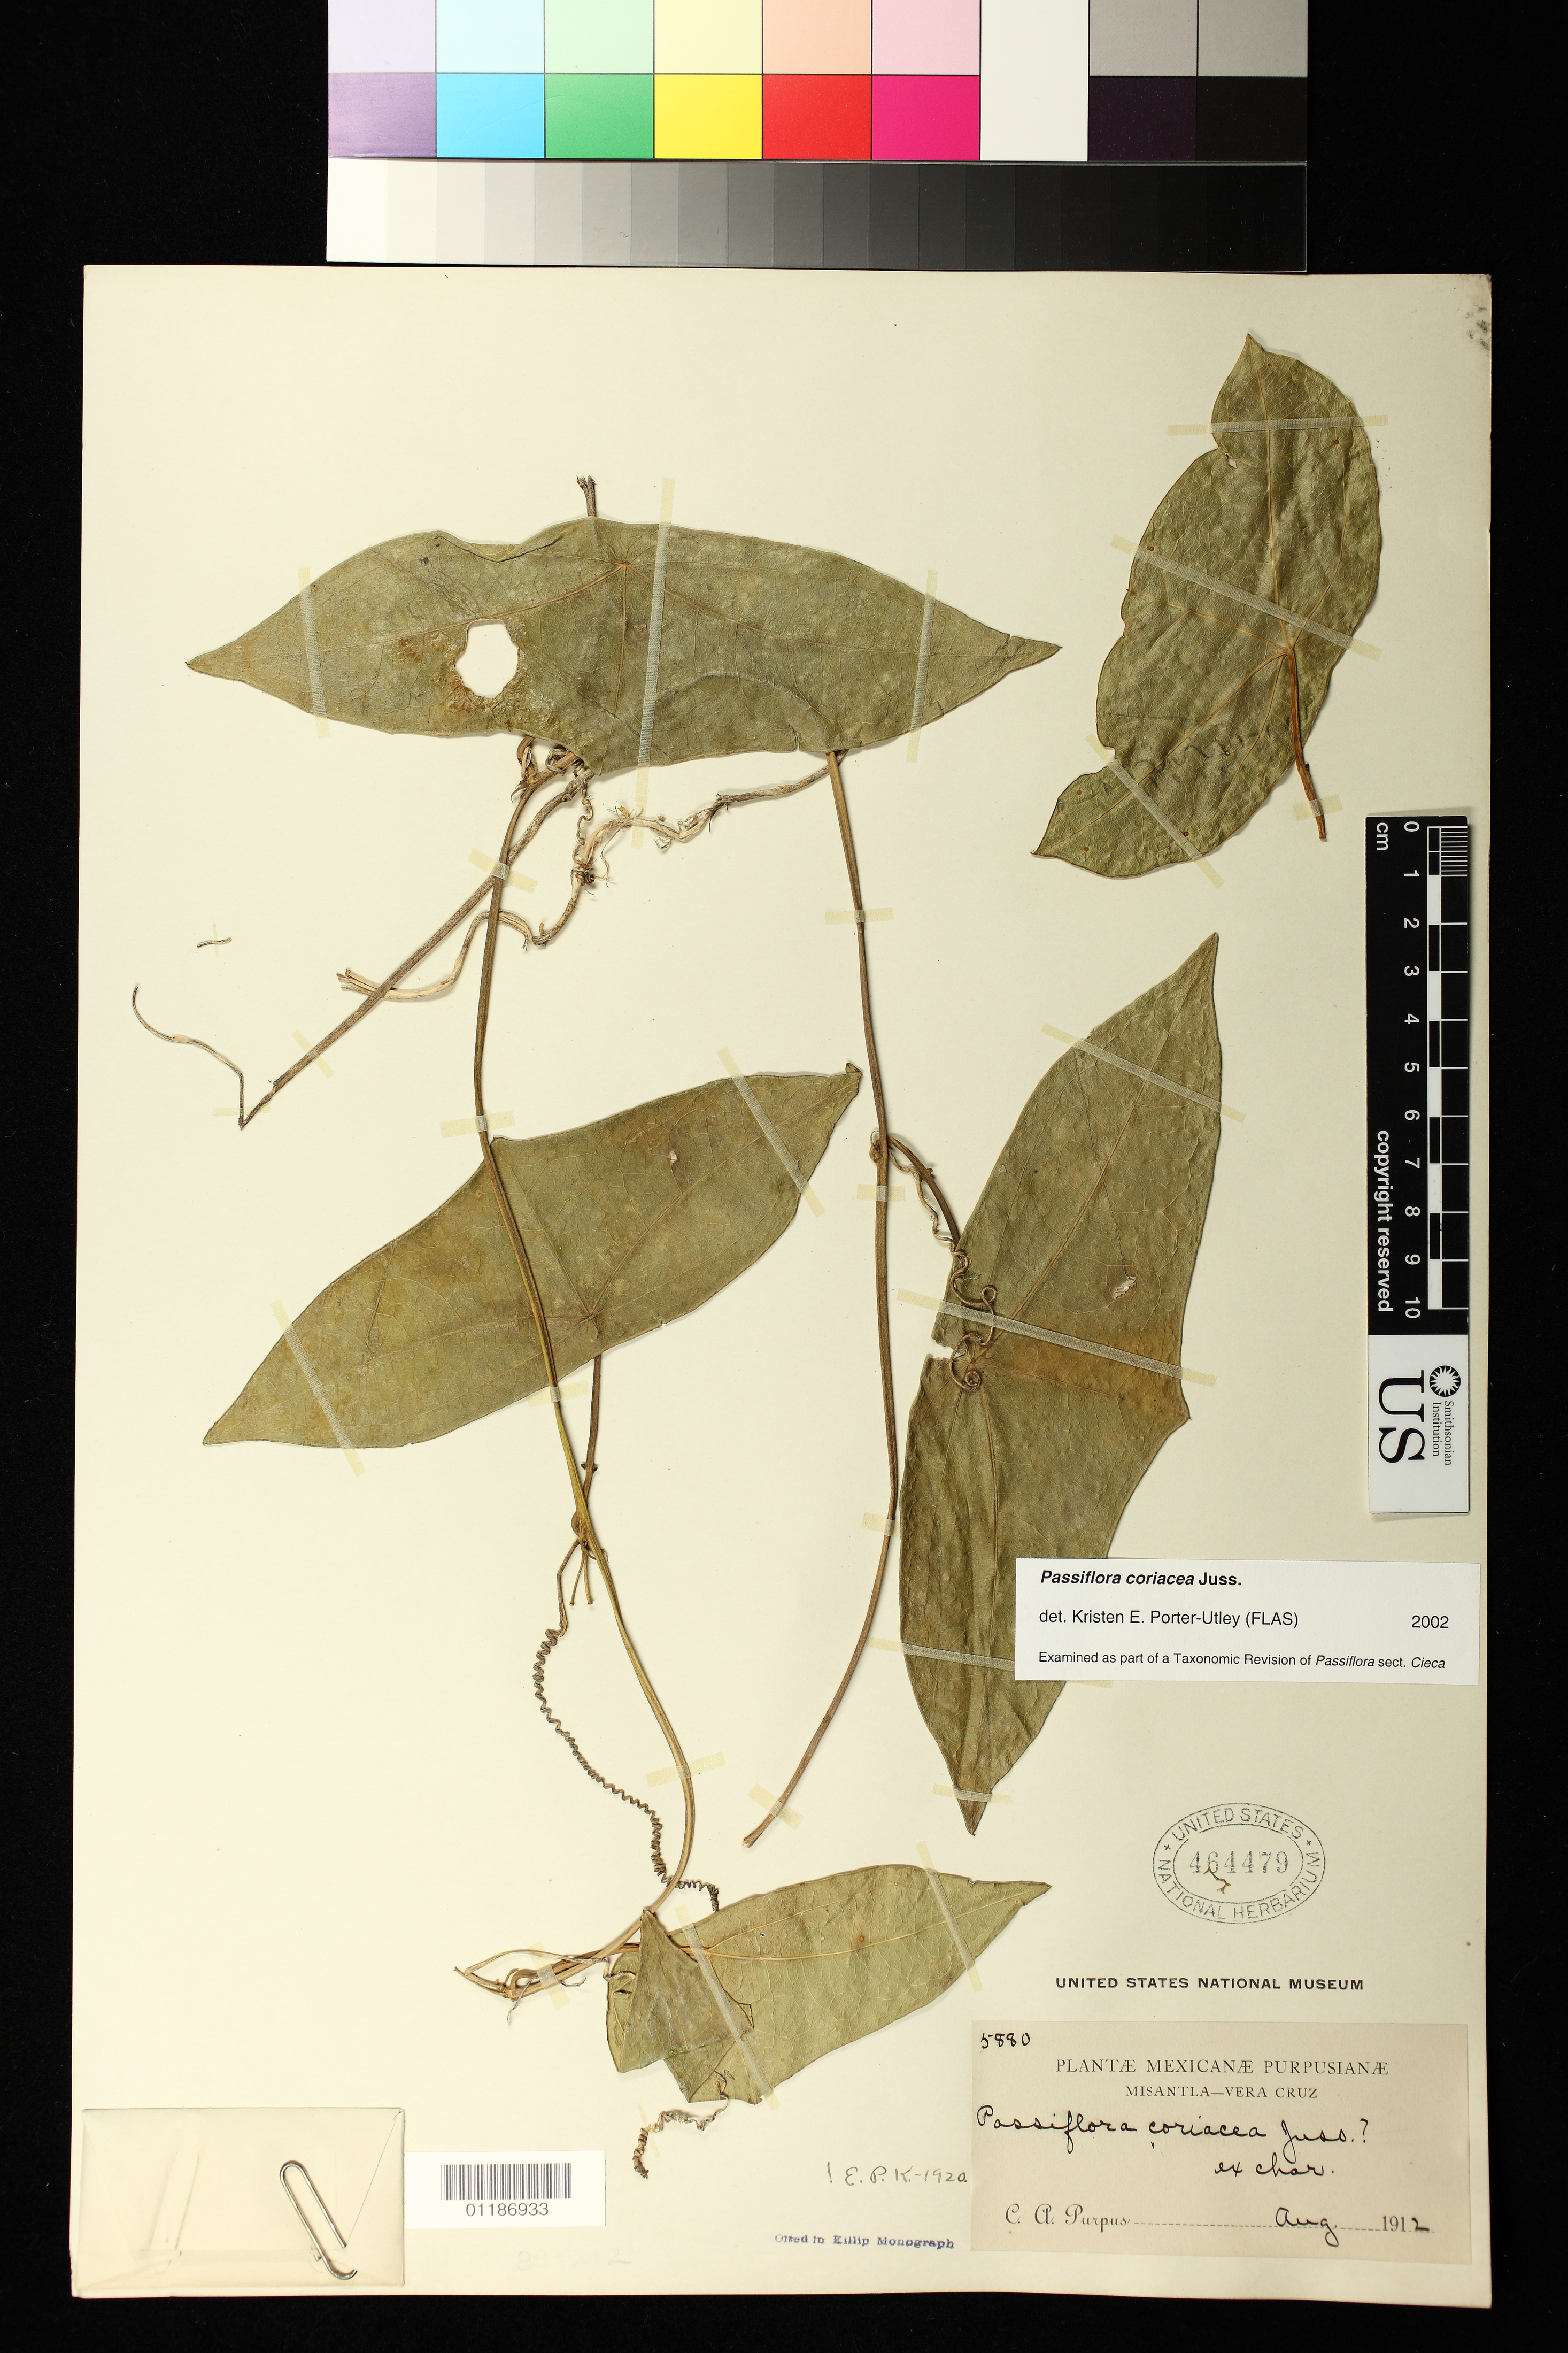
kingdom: Plantae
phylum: Tracheophyta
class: Magnoliopsida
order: Malpighiales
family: Passifloraceae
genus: Passiflora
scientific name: Passiflora coriacea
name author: A. Juss.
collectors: C. A. Purpus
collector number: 5880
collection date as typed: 1912-08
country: Mexico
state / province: Veracruz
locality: Misantla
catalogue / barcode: US 464479